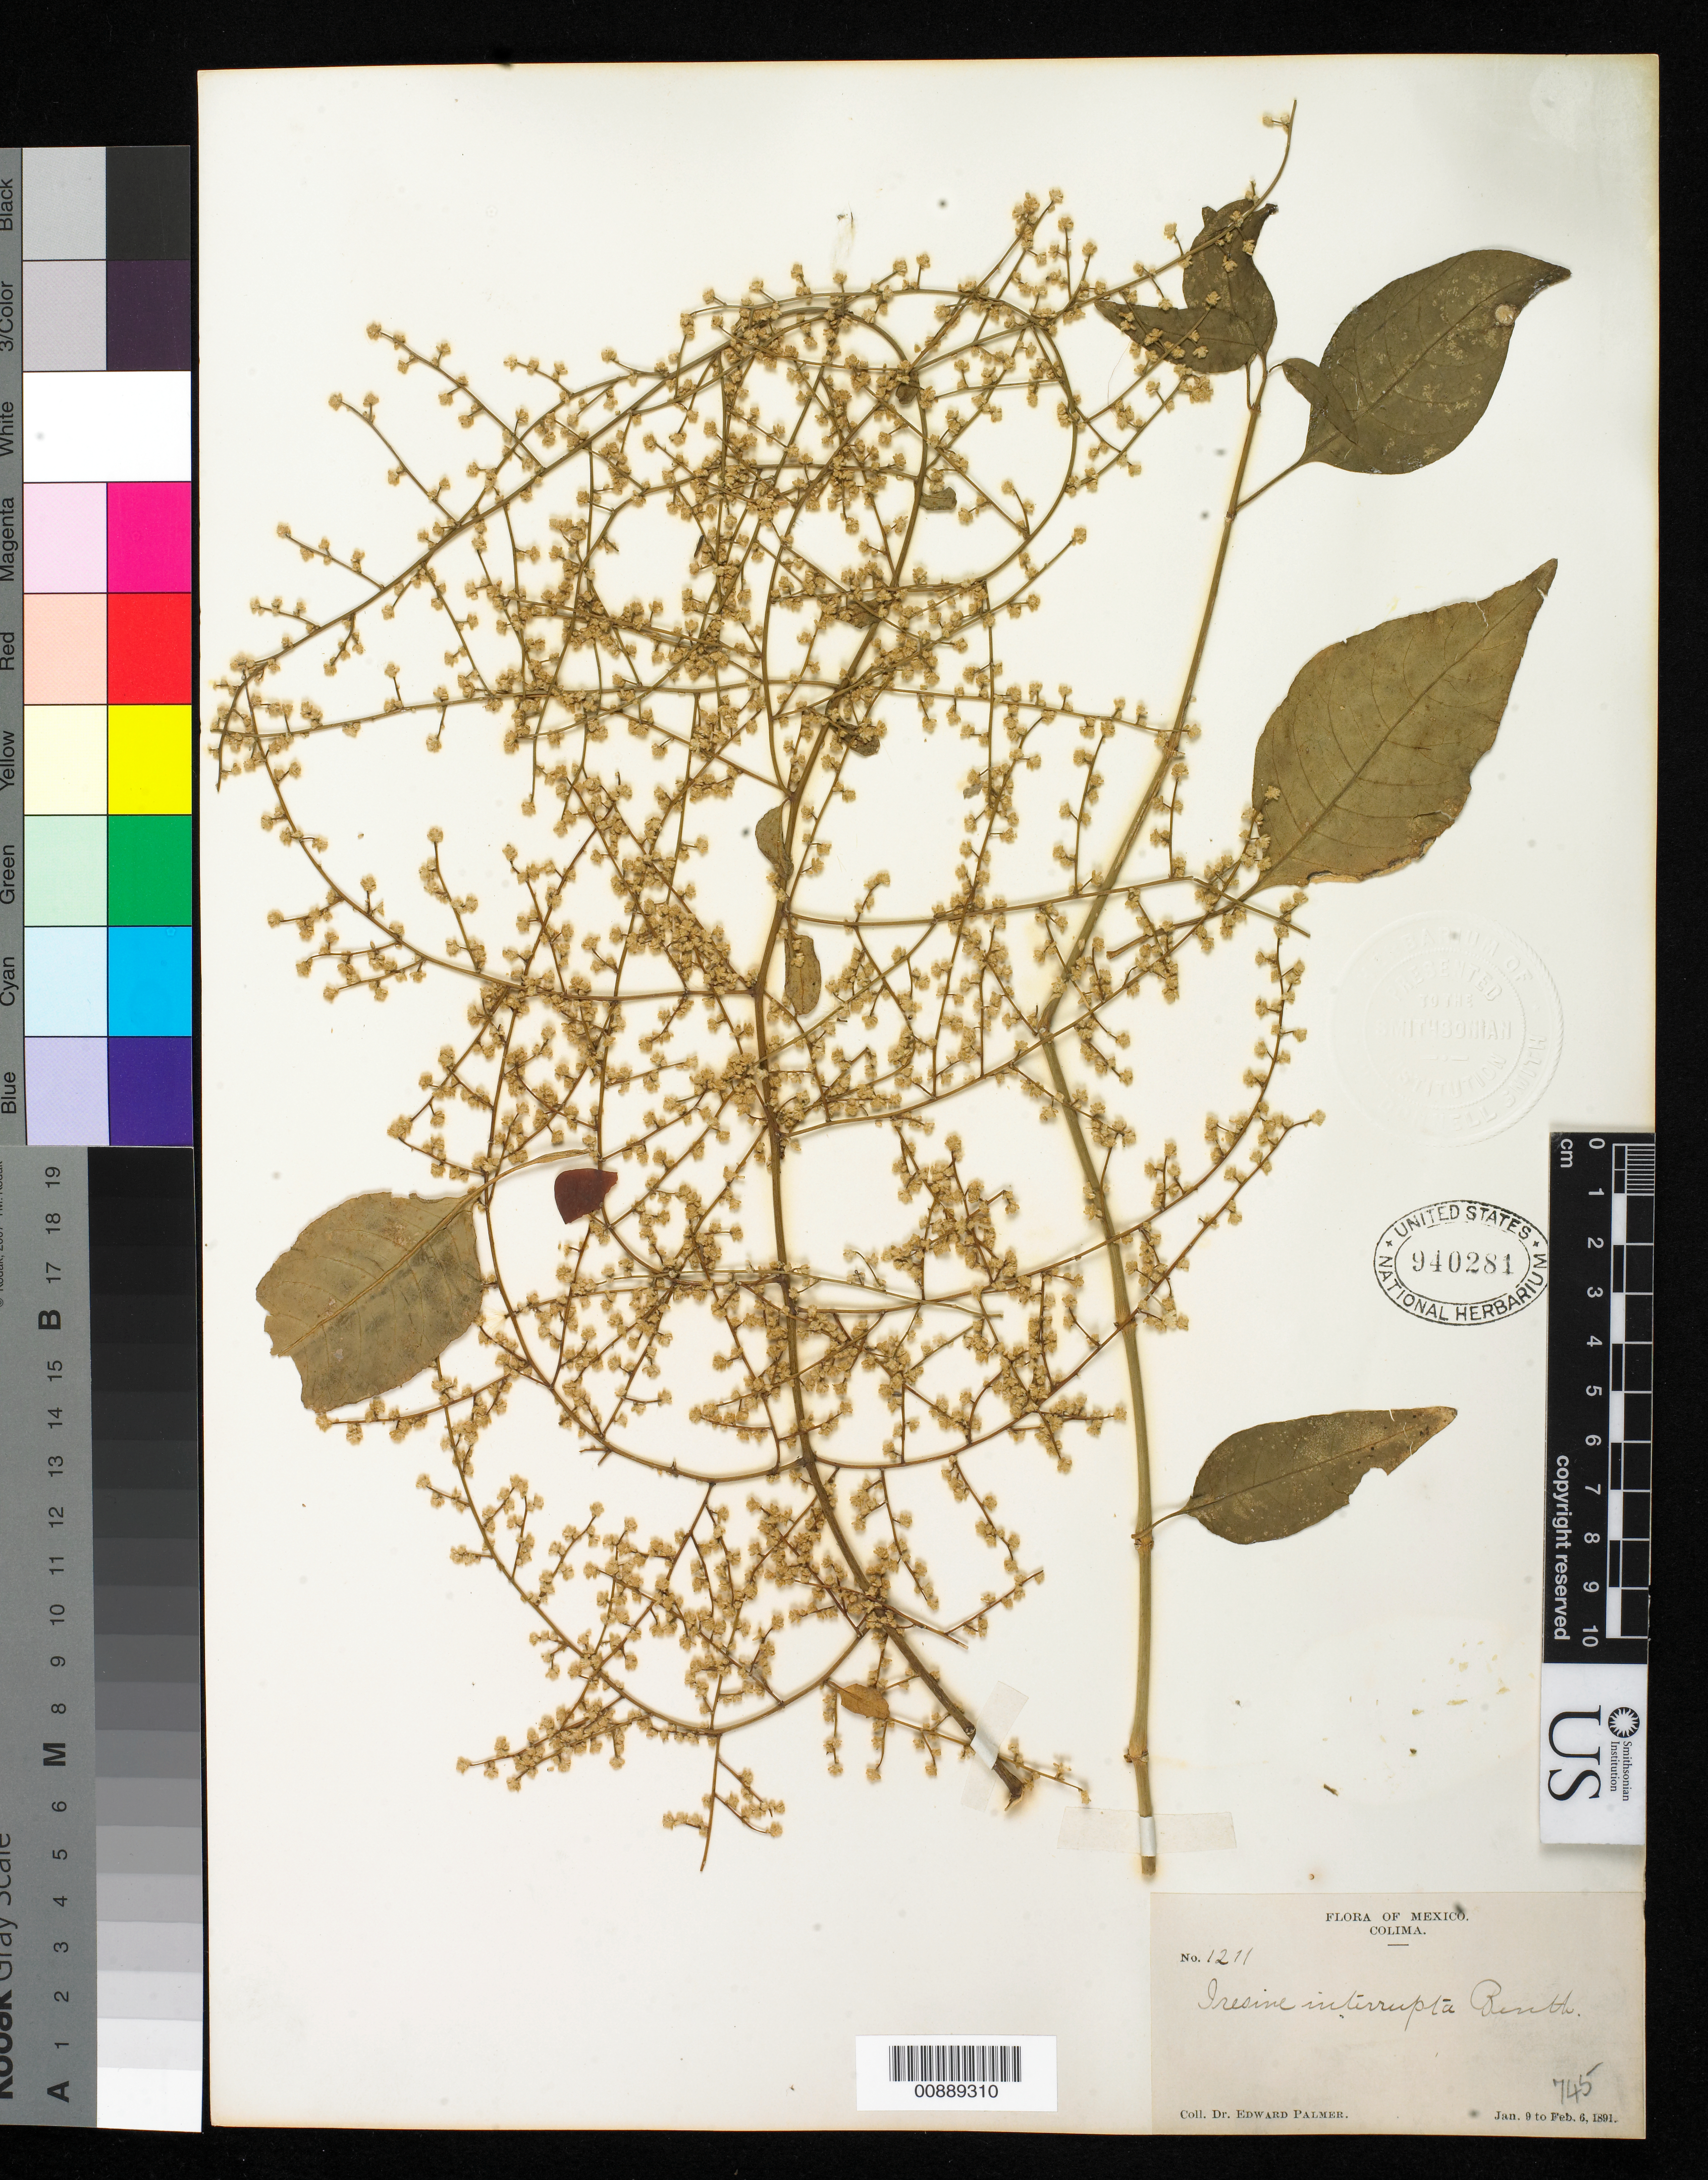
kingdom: Plantae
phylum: Tracheophyta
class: Magnoliopsida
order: Caryophyllales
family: Amaranthaceae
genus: Iresine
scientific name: Iresine interrupta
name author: Benth.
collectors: E. Palmer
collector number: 1211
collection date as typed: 09 Jan 1891 to 06 Feb 1891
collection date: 1891-01-09/1891-02-06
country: Mexico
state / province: Colima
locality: Colima.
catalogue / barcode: US 940281